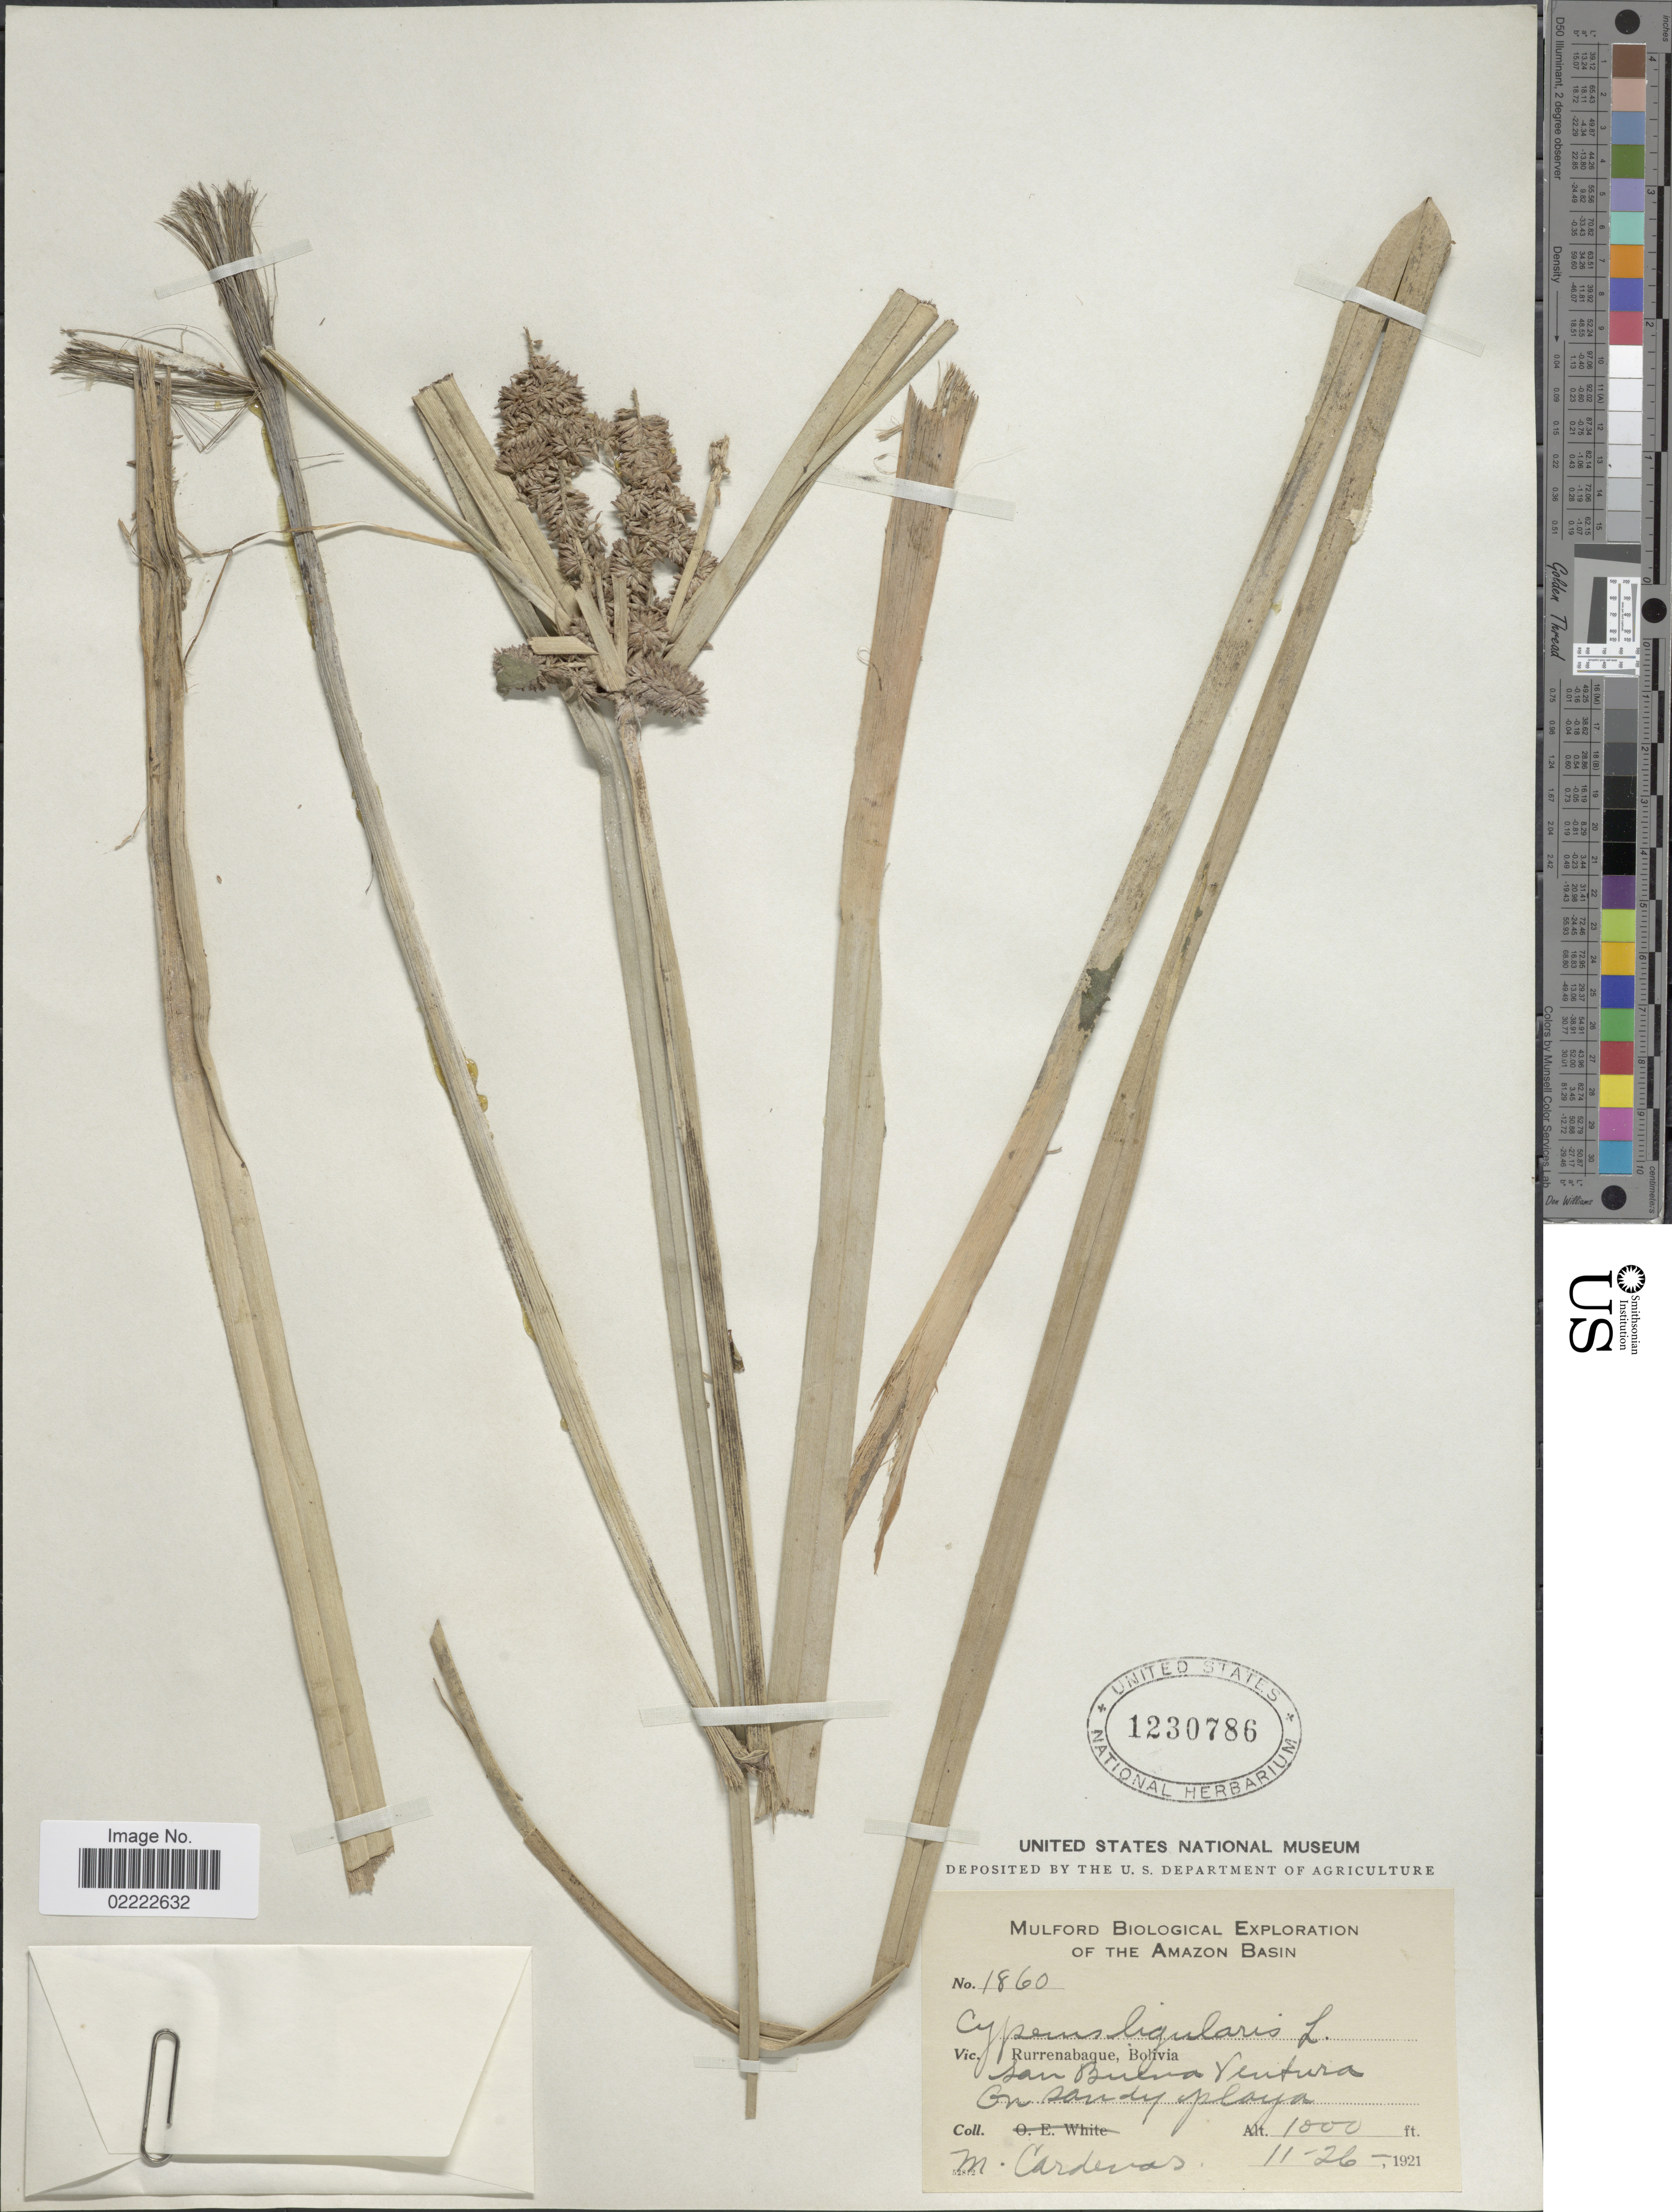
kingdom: Plantae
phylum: Tracheophyta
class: Liliopsida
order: Poales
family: Cyperaceae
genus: Cyperus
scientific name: Cyperus ligularis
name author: L.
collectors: M. Cárdenas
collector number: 1860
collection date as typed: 11-26-1921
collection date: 1921-11-26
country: Bolivia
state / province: La Paz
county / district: Iturralde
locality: San Buena Ventura. Rurrenabaque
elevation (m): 305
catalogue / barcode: US 1230786